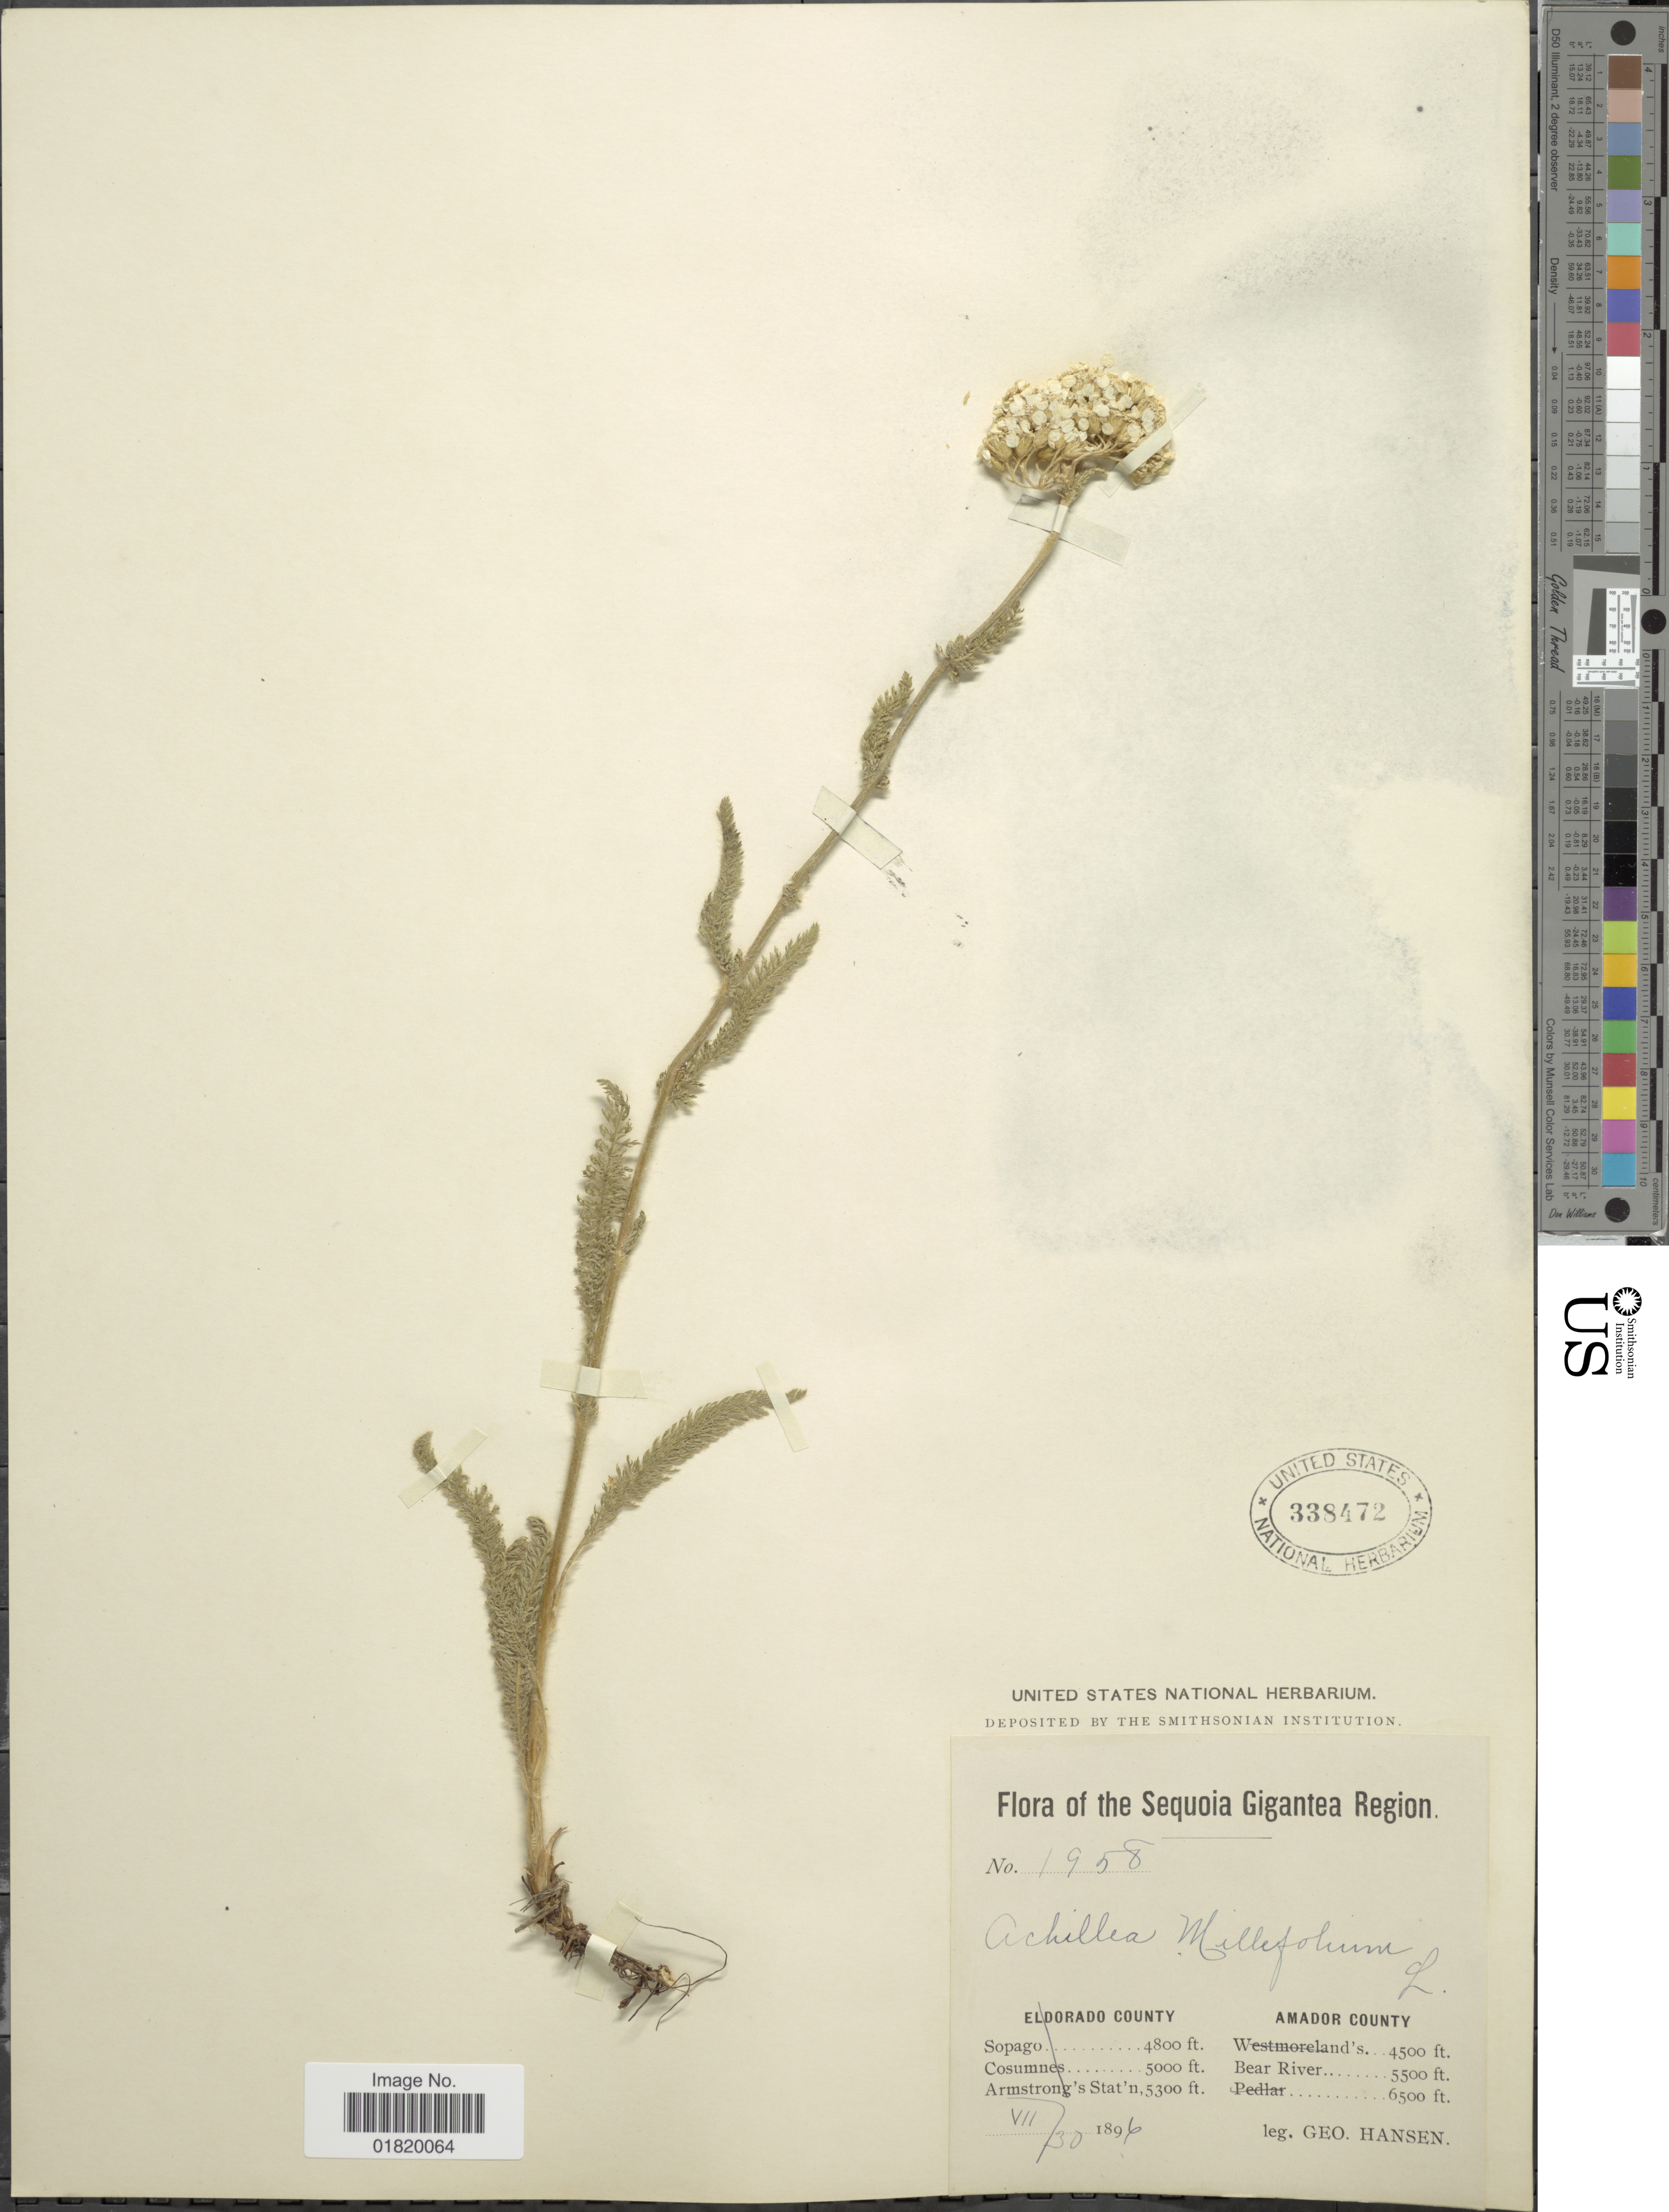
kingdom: Plantae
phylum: Tracheophyta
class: Magnoliopsida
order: Asterales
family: Asteraceae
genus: Achillea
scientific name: Achillea lanulosa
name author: Nutt.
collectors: G. Hansen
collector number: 1958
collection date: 1896-07-30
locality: Amador County. Bear River. Sequoia Gigantea Region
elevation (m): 1676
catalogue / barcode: US 338472